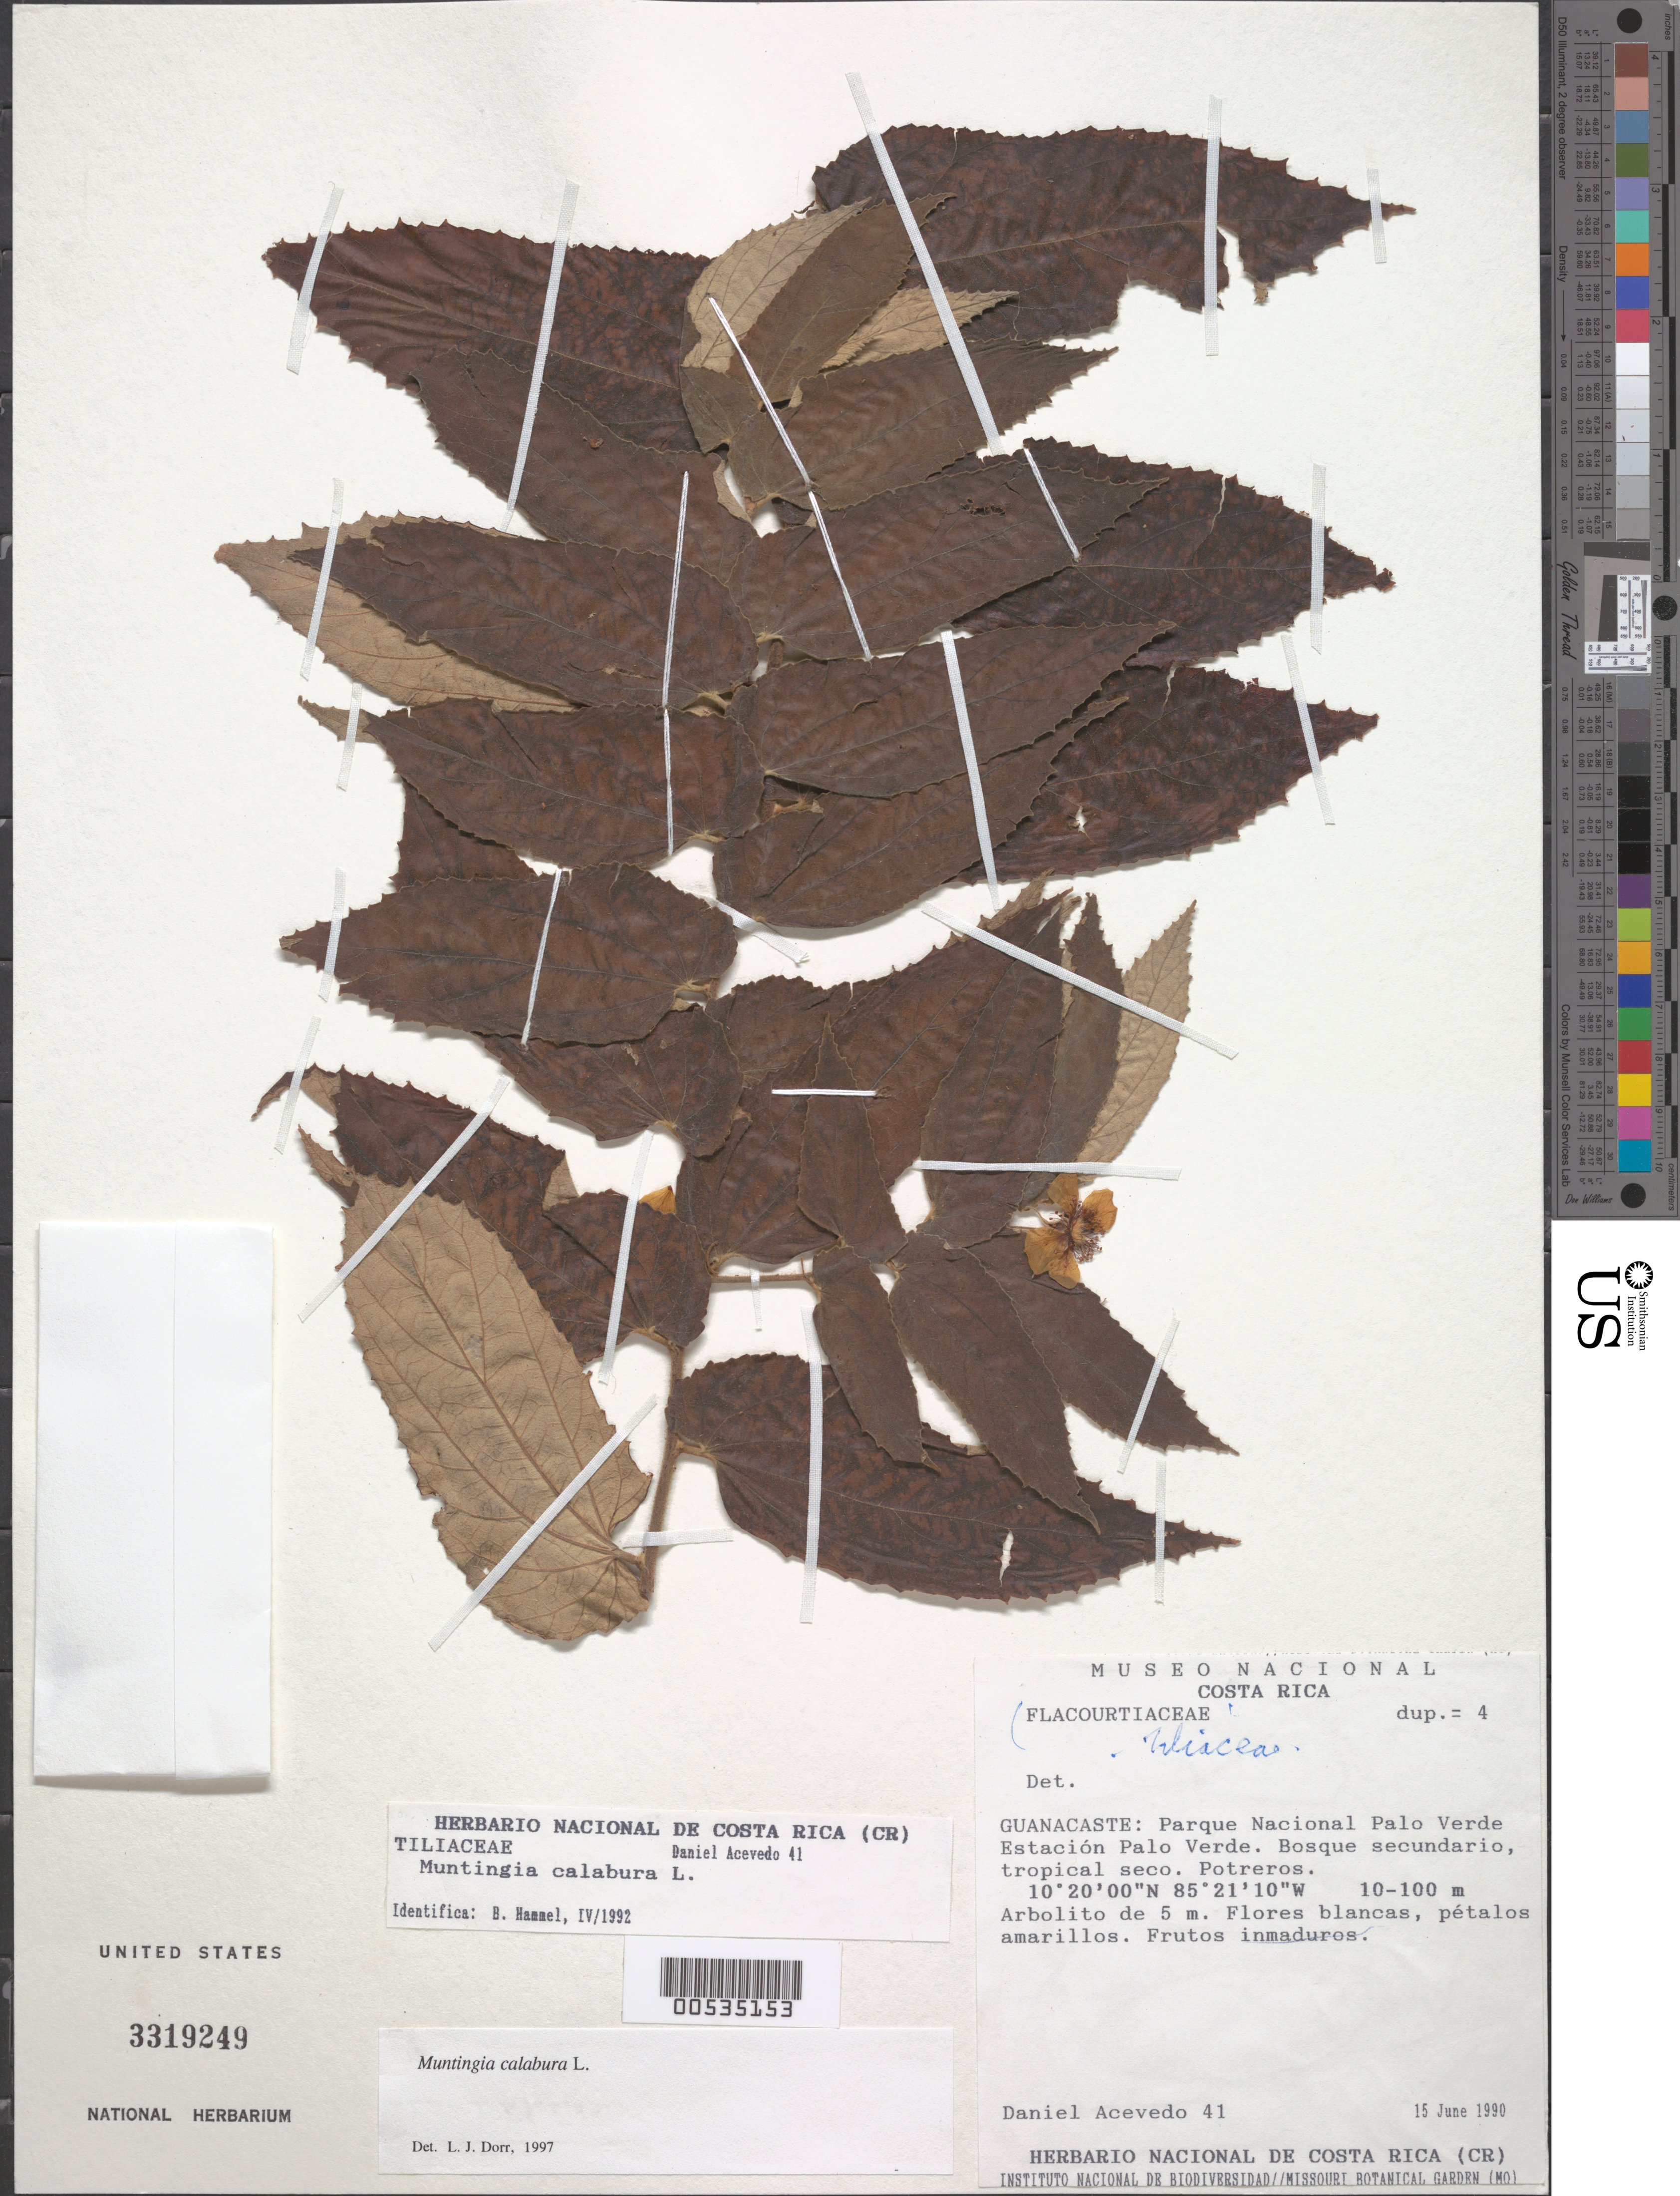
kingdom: Plantae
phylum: Tracheophyta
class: Magnoliopsida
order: Malvales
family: Muntingiaceae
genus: Muntingia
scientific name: Muntingia calabura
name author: L.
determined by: Hammel, Barry E., (MO), Missouri Botanical Garden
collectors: D. Acevedo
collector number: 41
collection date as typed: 15 Jun 1990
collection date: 1990-06-15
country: Costa Rica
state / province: Guanacaste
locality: Parque Nacional Palo Verde, Estación Palo Verde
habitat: Bosque secundario, tropical seco. Potreros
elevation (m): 10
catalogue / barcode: US 3319249